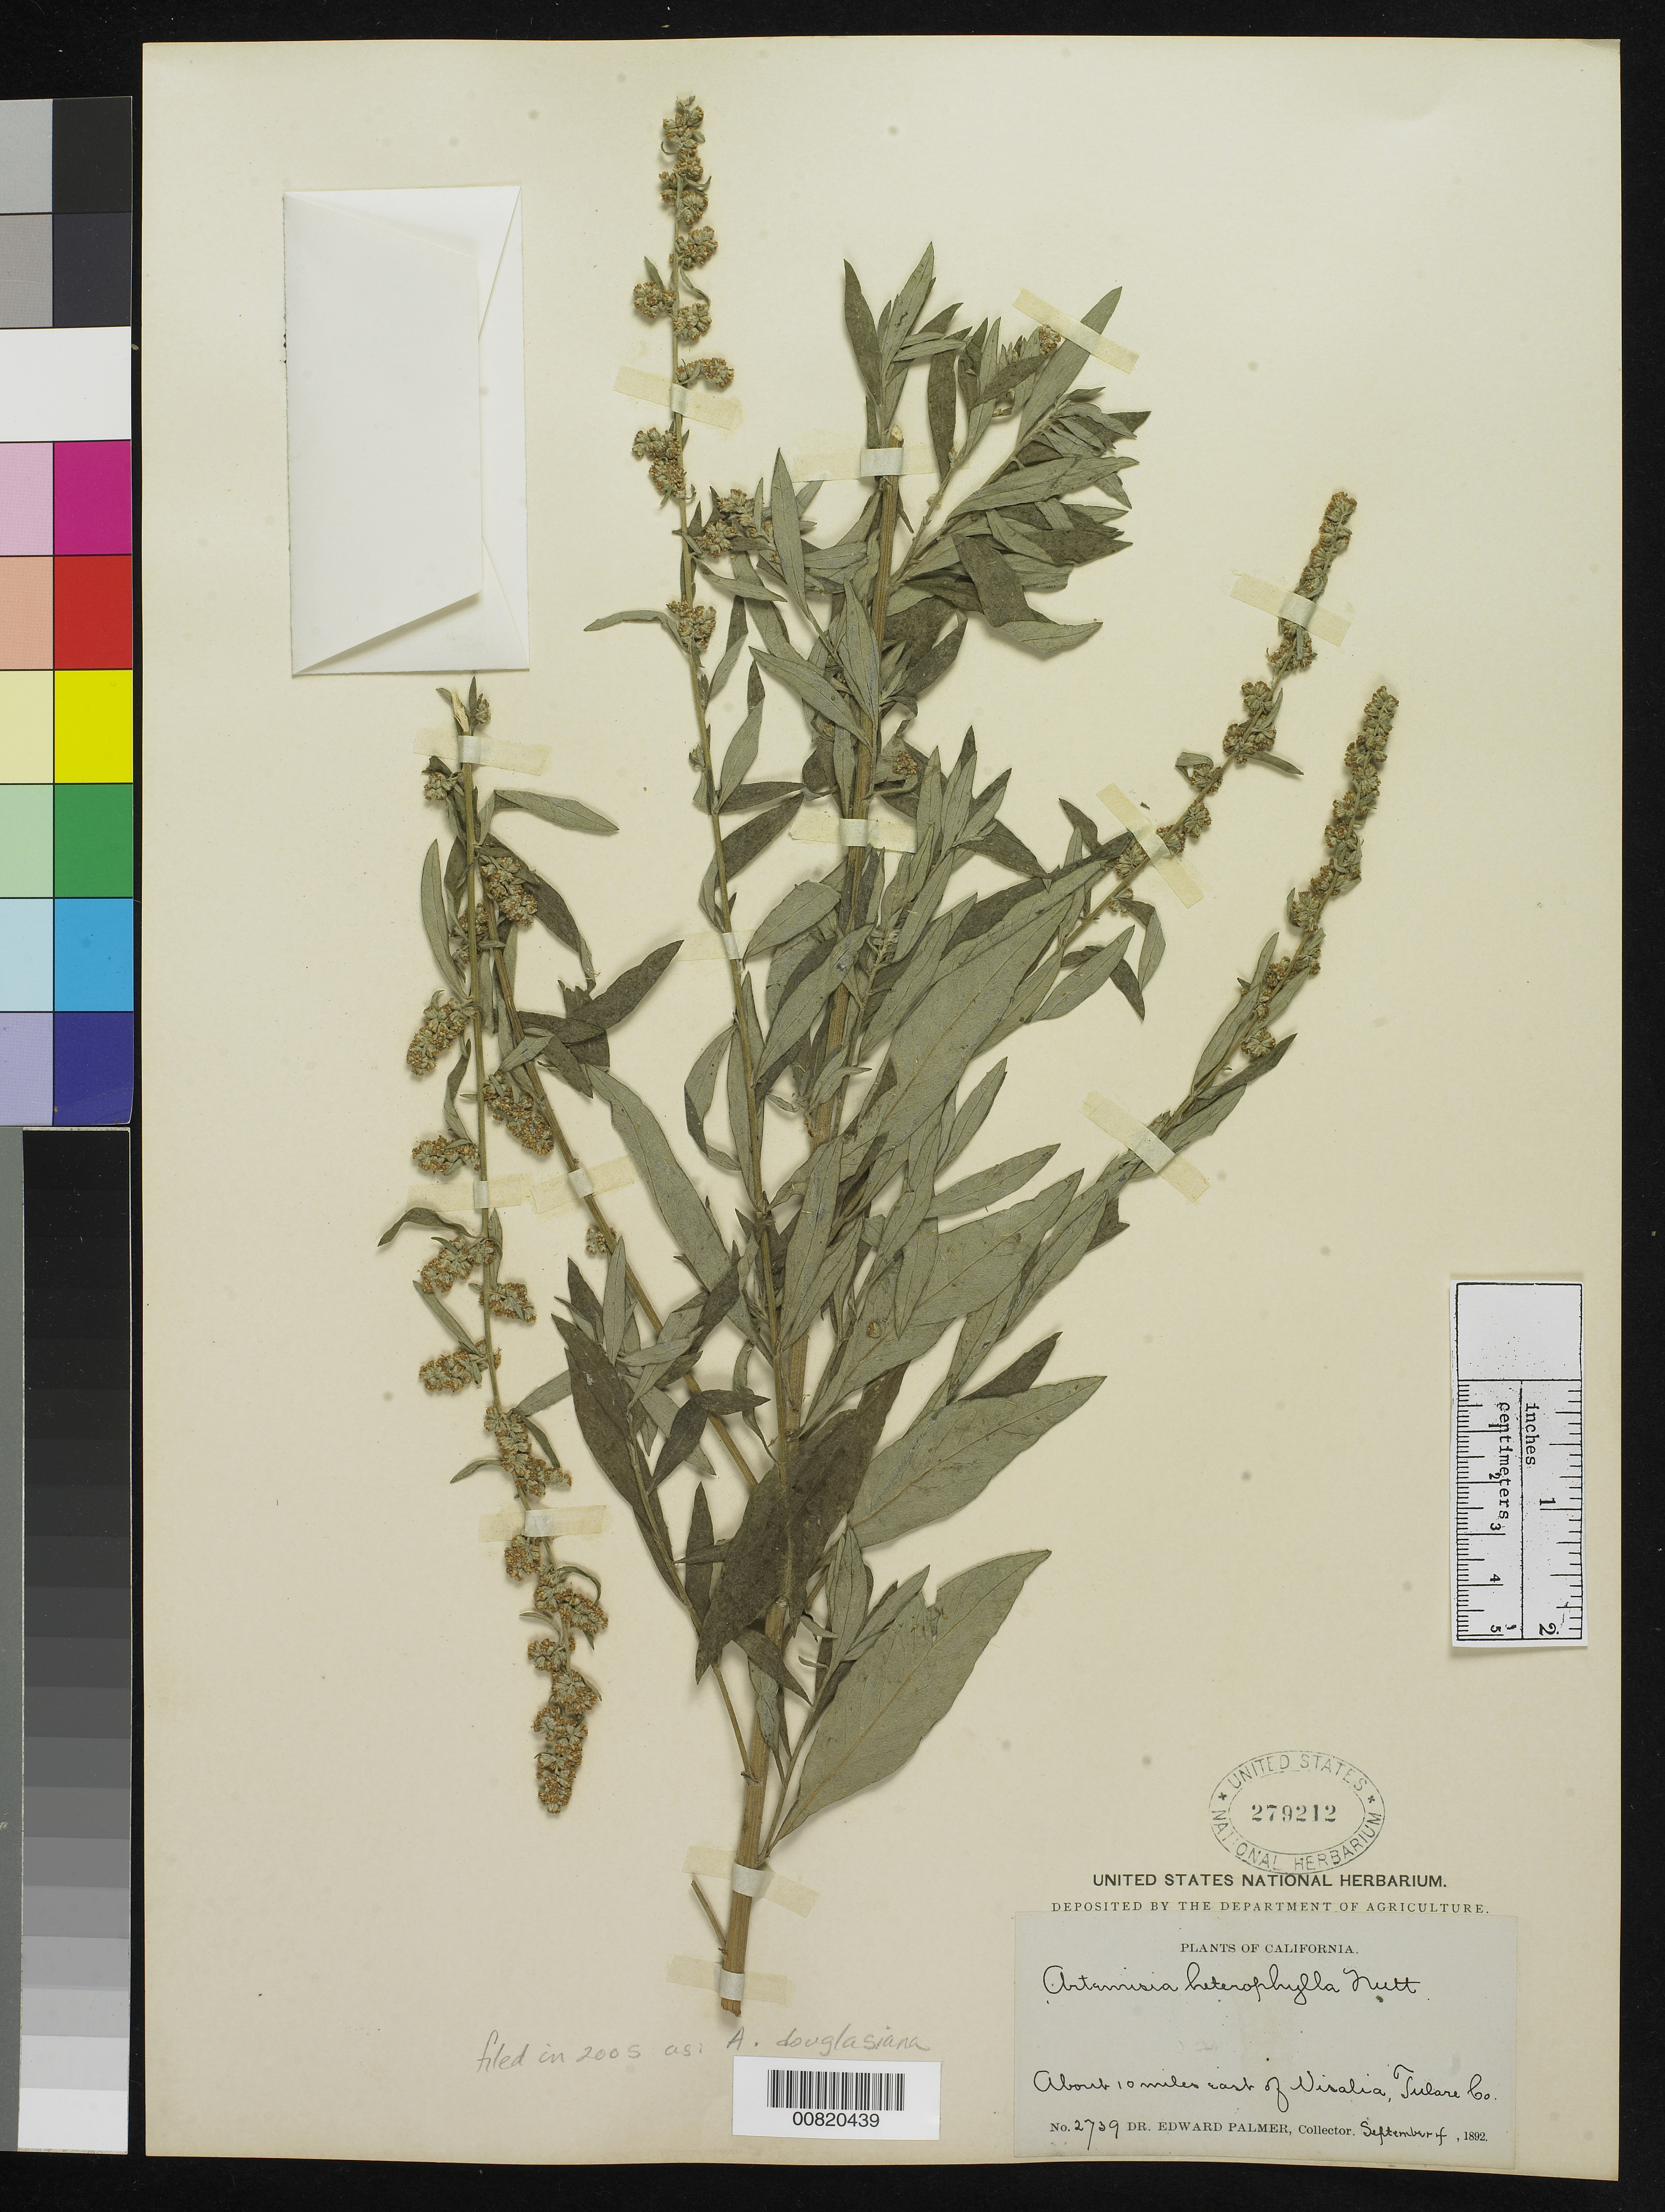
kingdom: Plantae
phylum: Tracheophyta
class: Magnoliopsida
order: Asterales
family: Asteraceae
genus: Artemisia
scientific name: Artemisia douglasiana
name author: Besser ex Hook.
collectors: E. Palmer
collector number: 2739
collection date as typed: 04 Sep 1892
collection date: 1892-09-04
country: United States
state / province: California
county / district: Tulare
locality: About 10 miles east of Visalia, Tulare County, California.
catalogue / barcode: US 279212